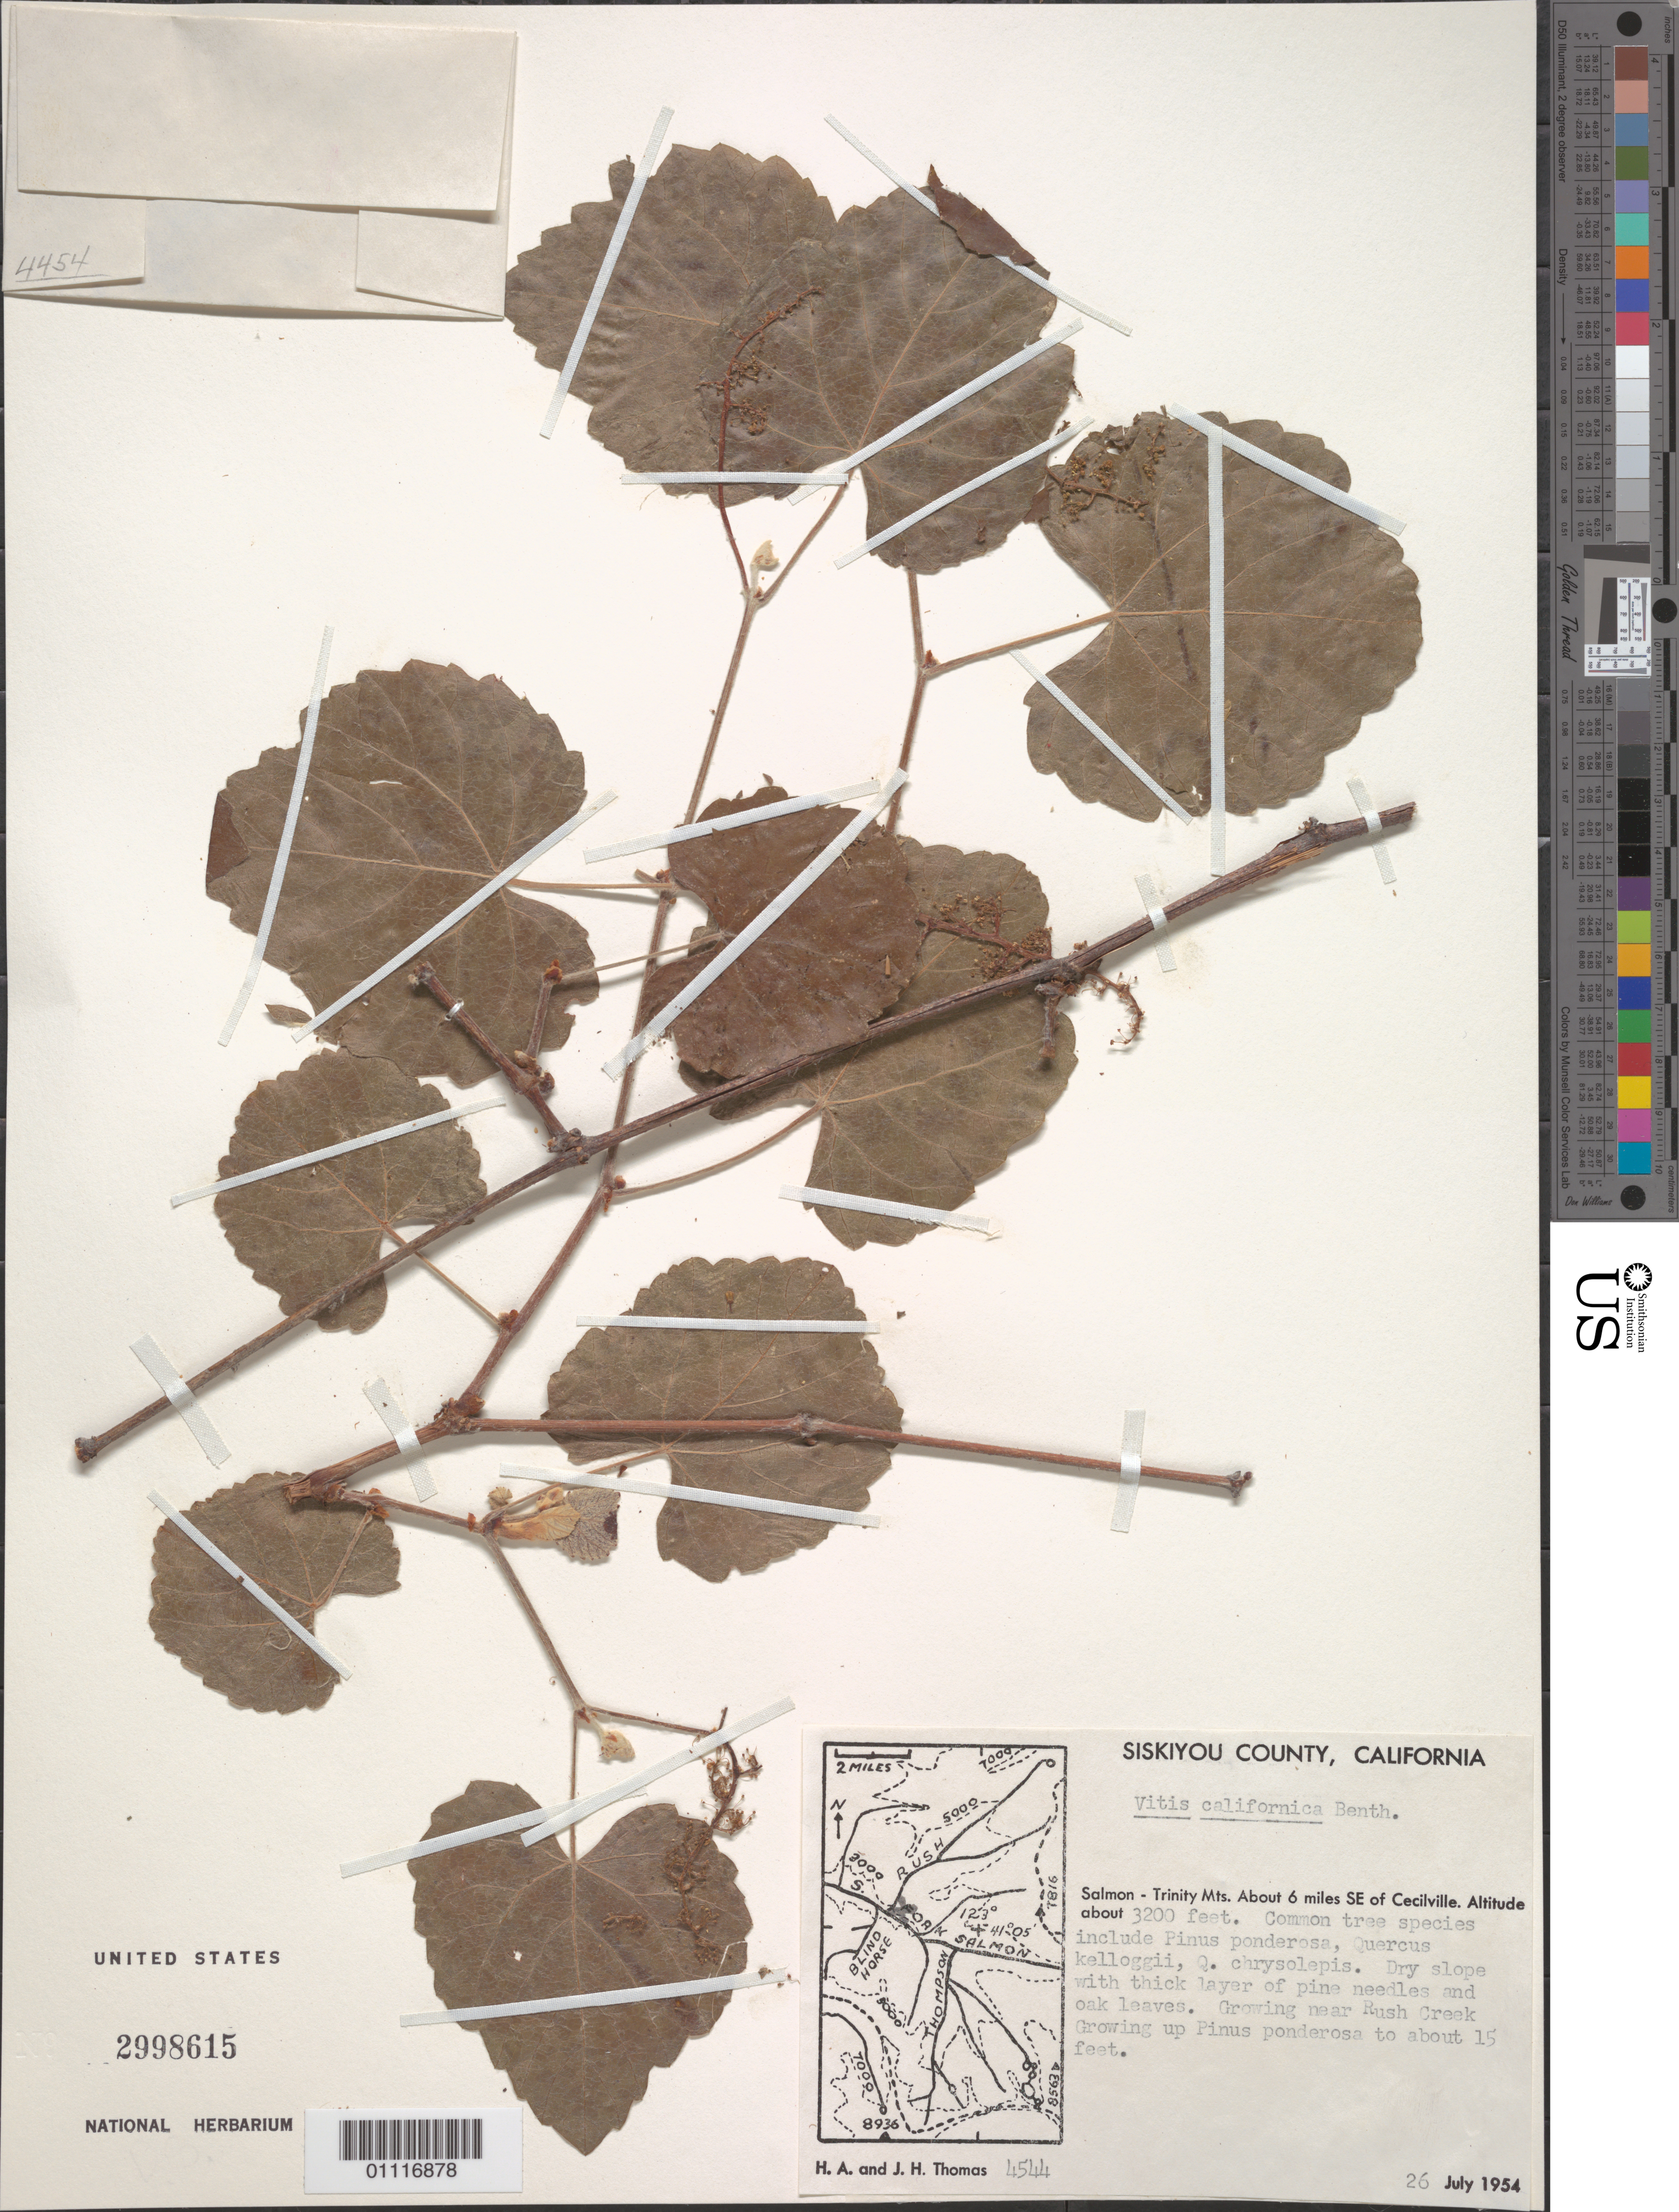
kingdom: Plantae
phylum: Tracheophyta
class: Magnoliopsida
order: Vitales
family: Vitaceae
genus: Vitis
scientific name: Vitis californica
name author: Benth.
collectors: H. Thomas & J. H. Thomas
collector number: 4544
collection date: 1954-07-26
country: United States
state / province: California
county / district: Siskiyou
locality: Salmon - Trinity Mts. About 6 miles SE of Cecilville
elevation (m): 975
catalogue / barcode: US 2998615